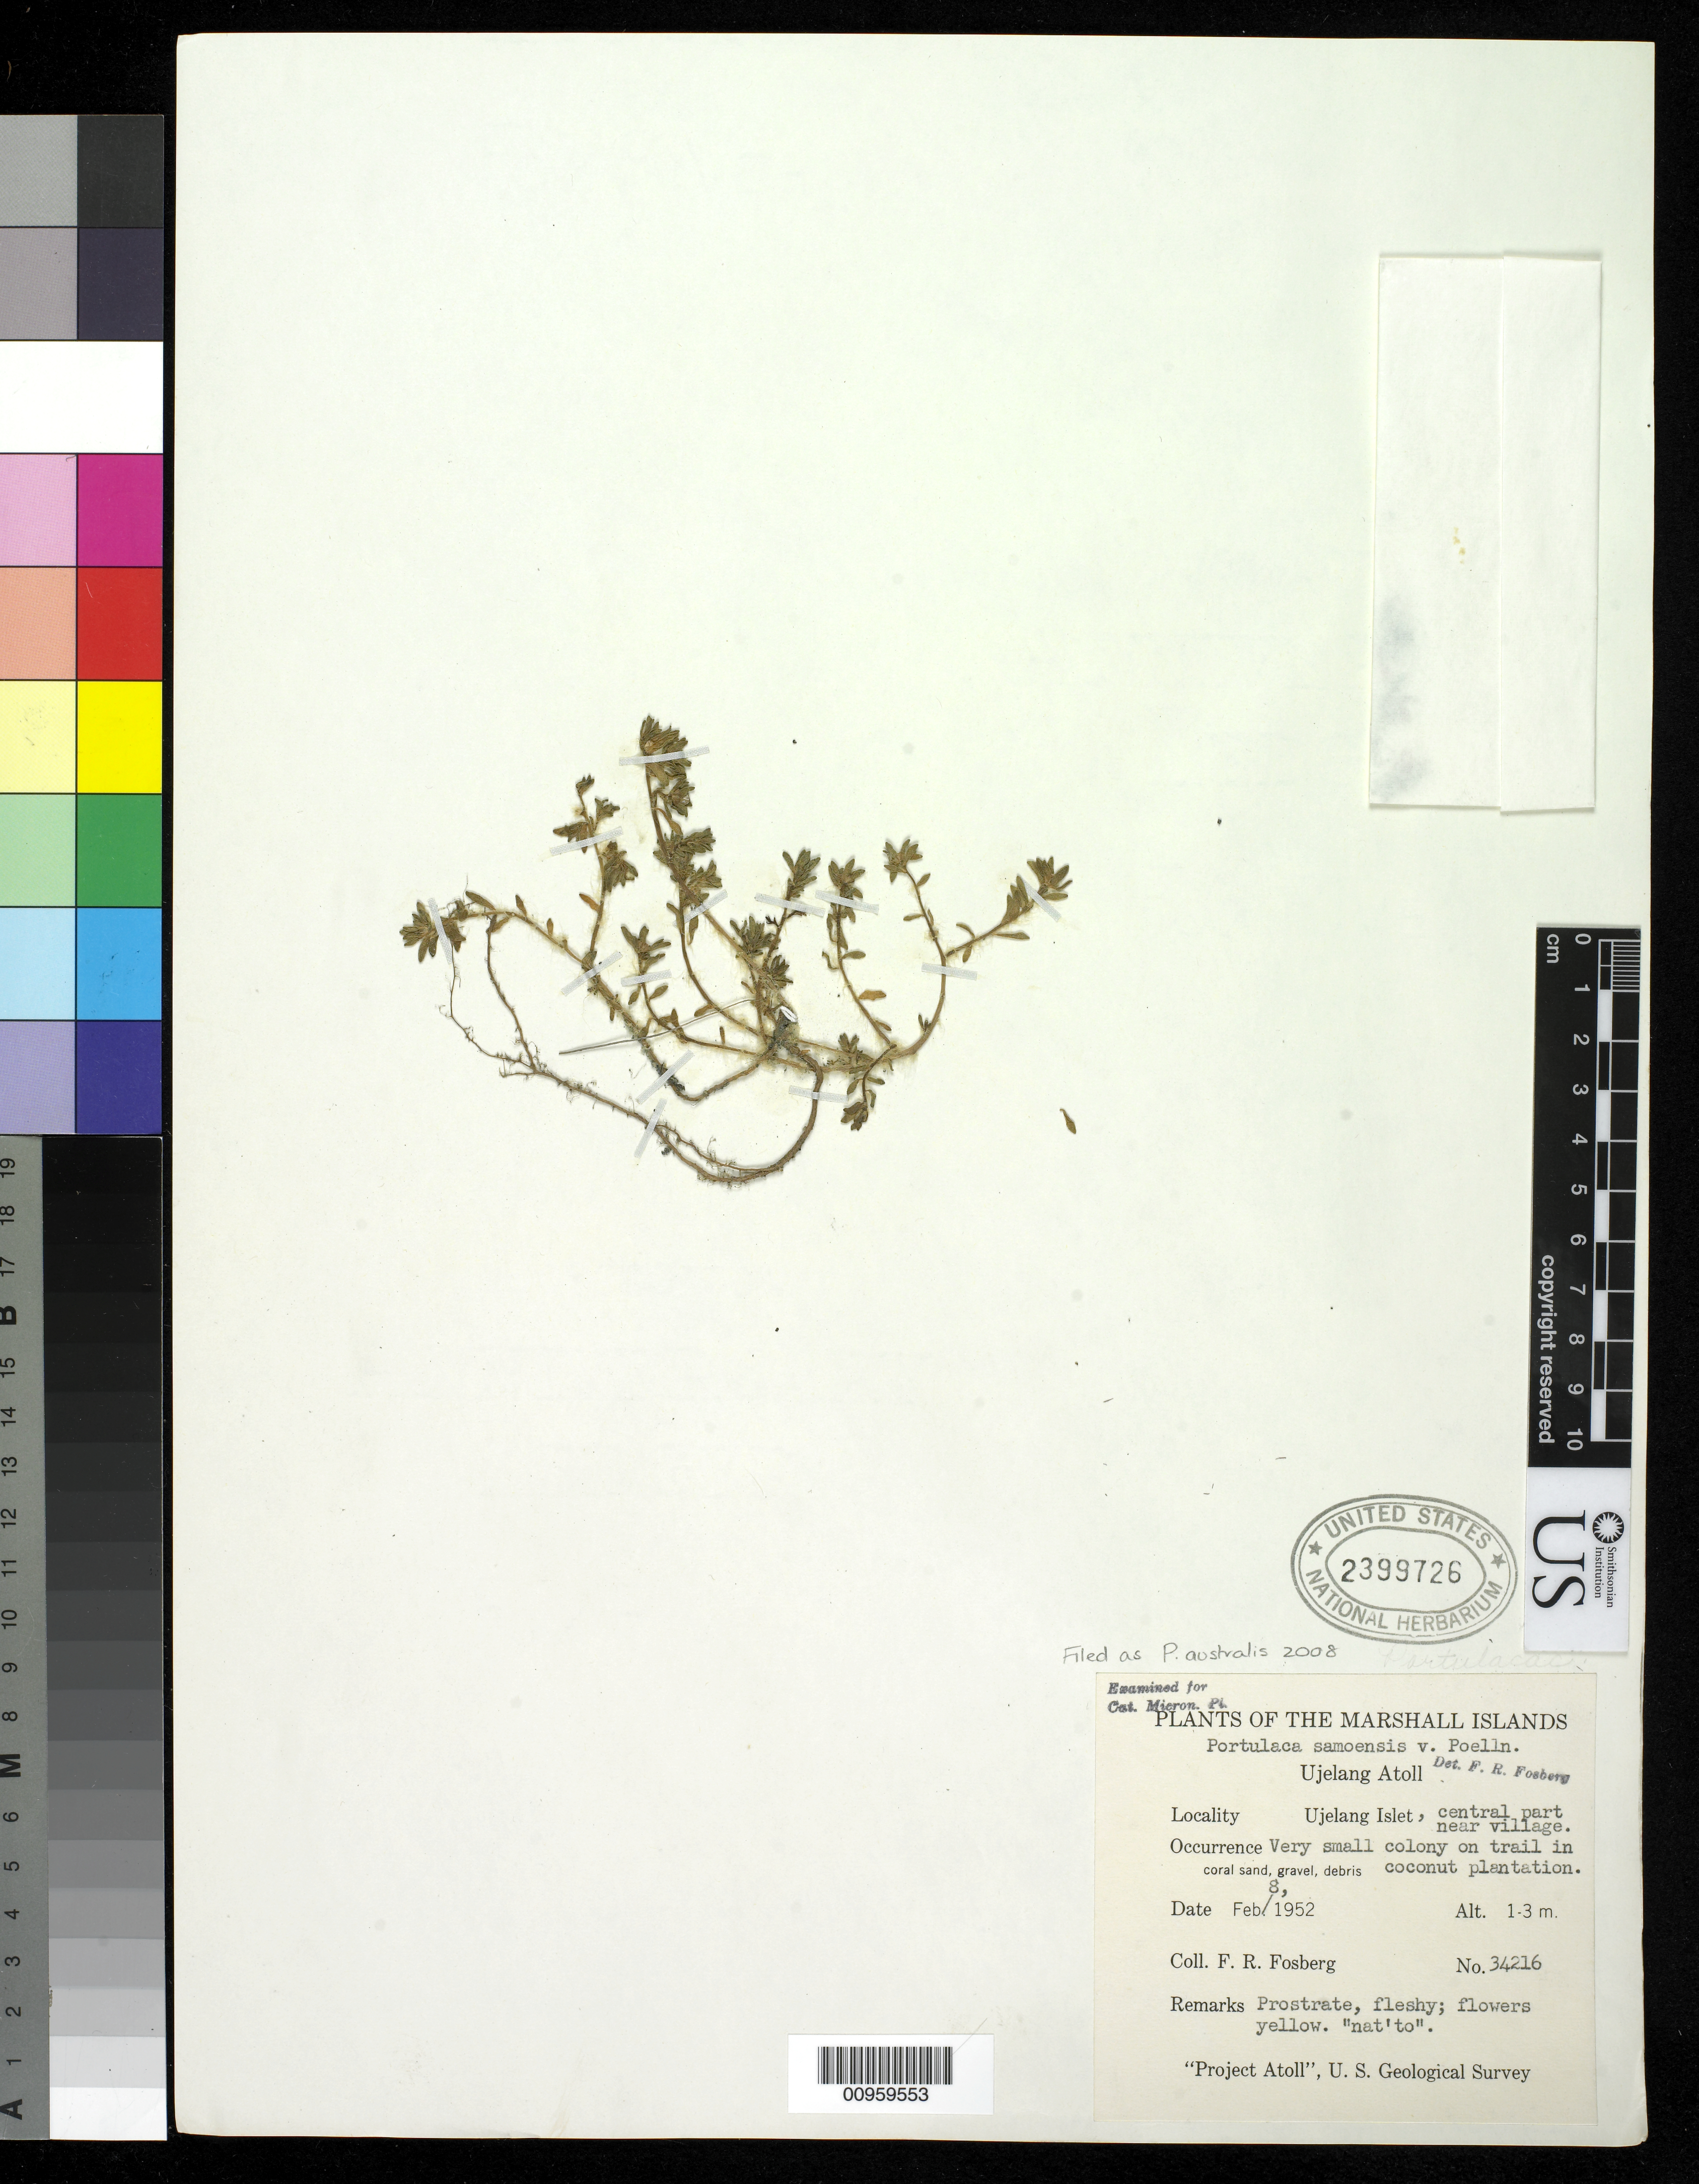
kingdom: Plantae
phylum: Tracheophyta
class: Magnoliopsida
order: Caryophyllales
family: Portulacaceae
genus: Portulaca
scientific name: Portulaca australis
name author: Endl.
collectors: F. R. Fosberg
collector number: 34216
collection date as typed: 08 Feb 1952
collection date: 1952-02-08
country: Marshall Islands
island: Ujelang Atoll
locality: Ujelang Islet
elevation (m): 1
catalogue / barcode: US 2399726